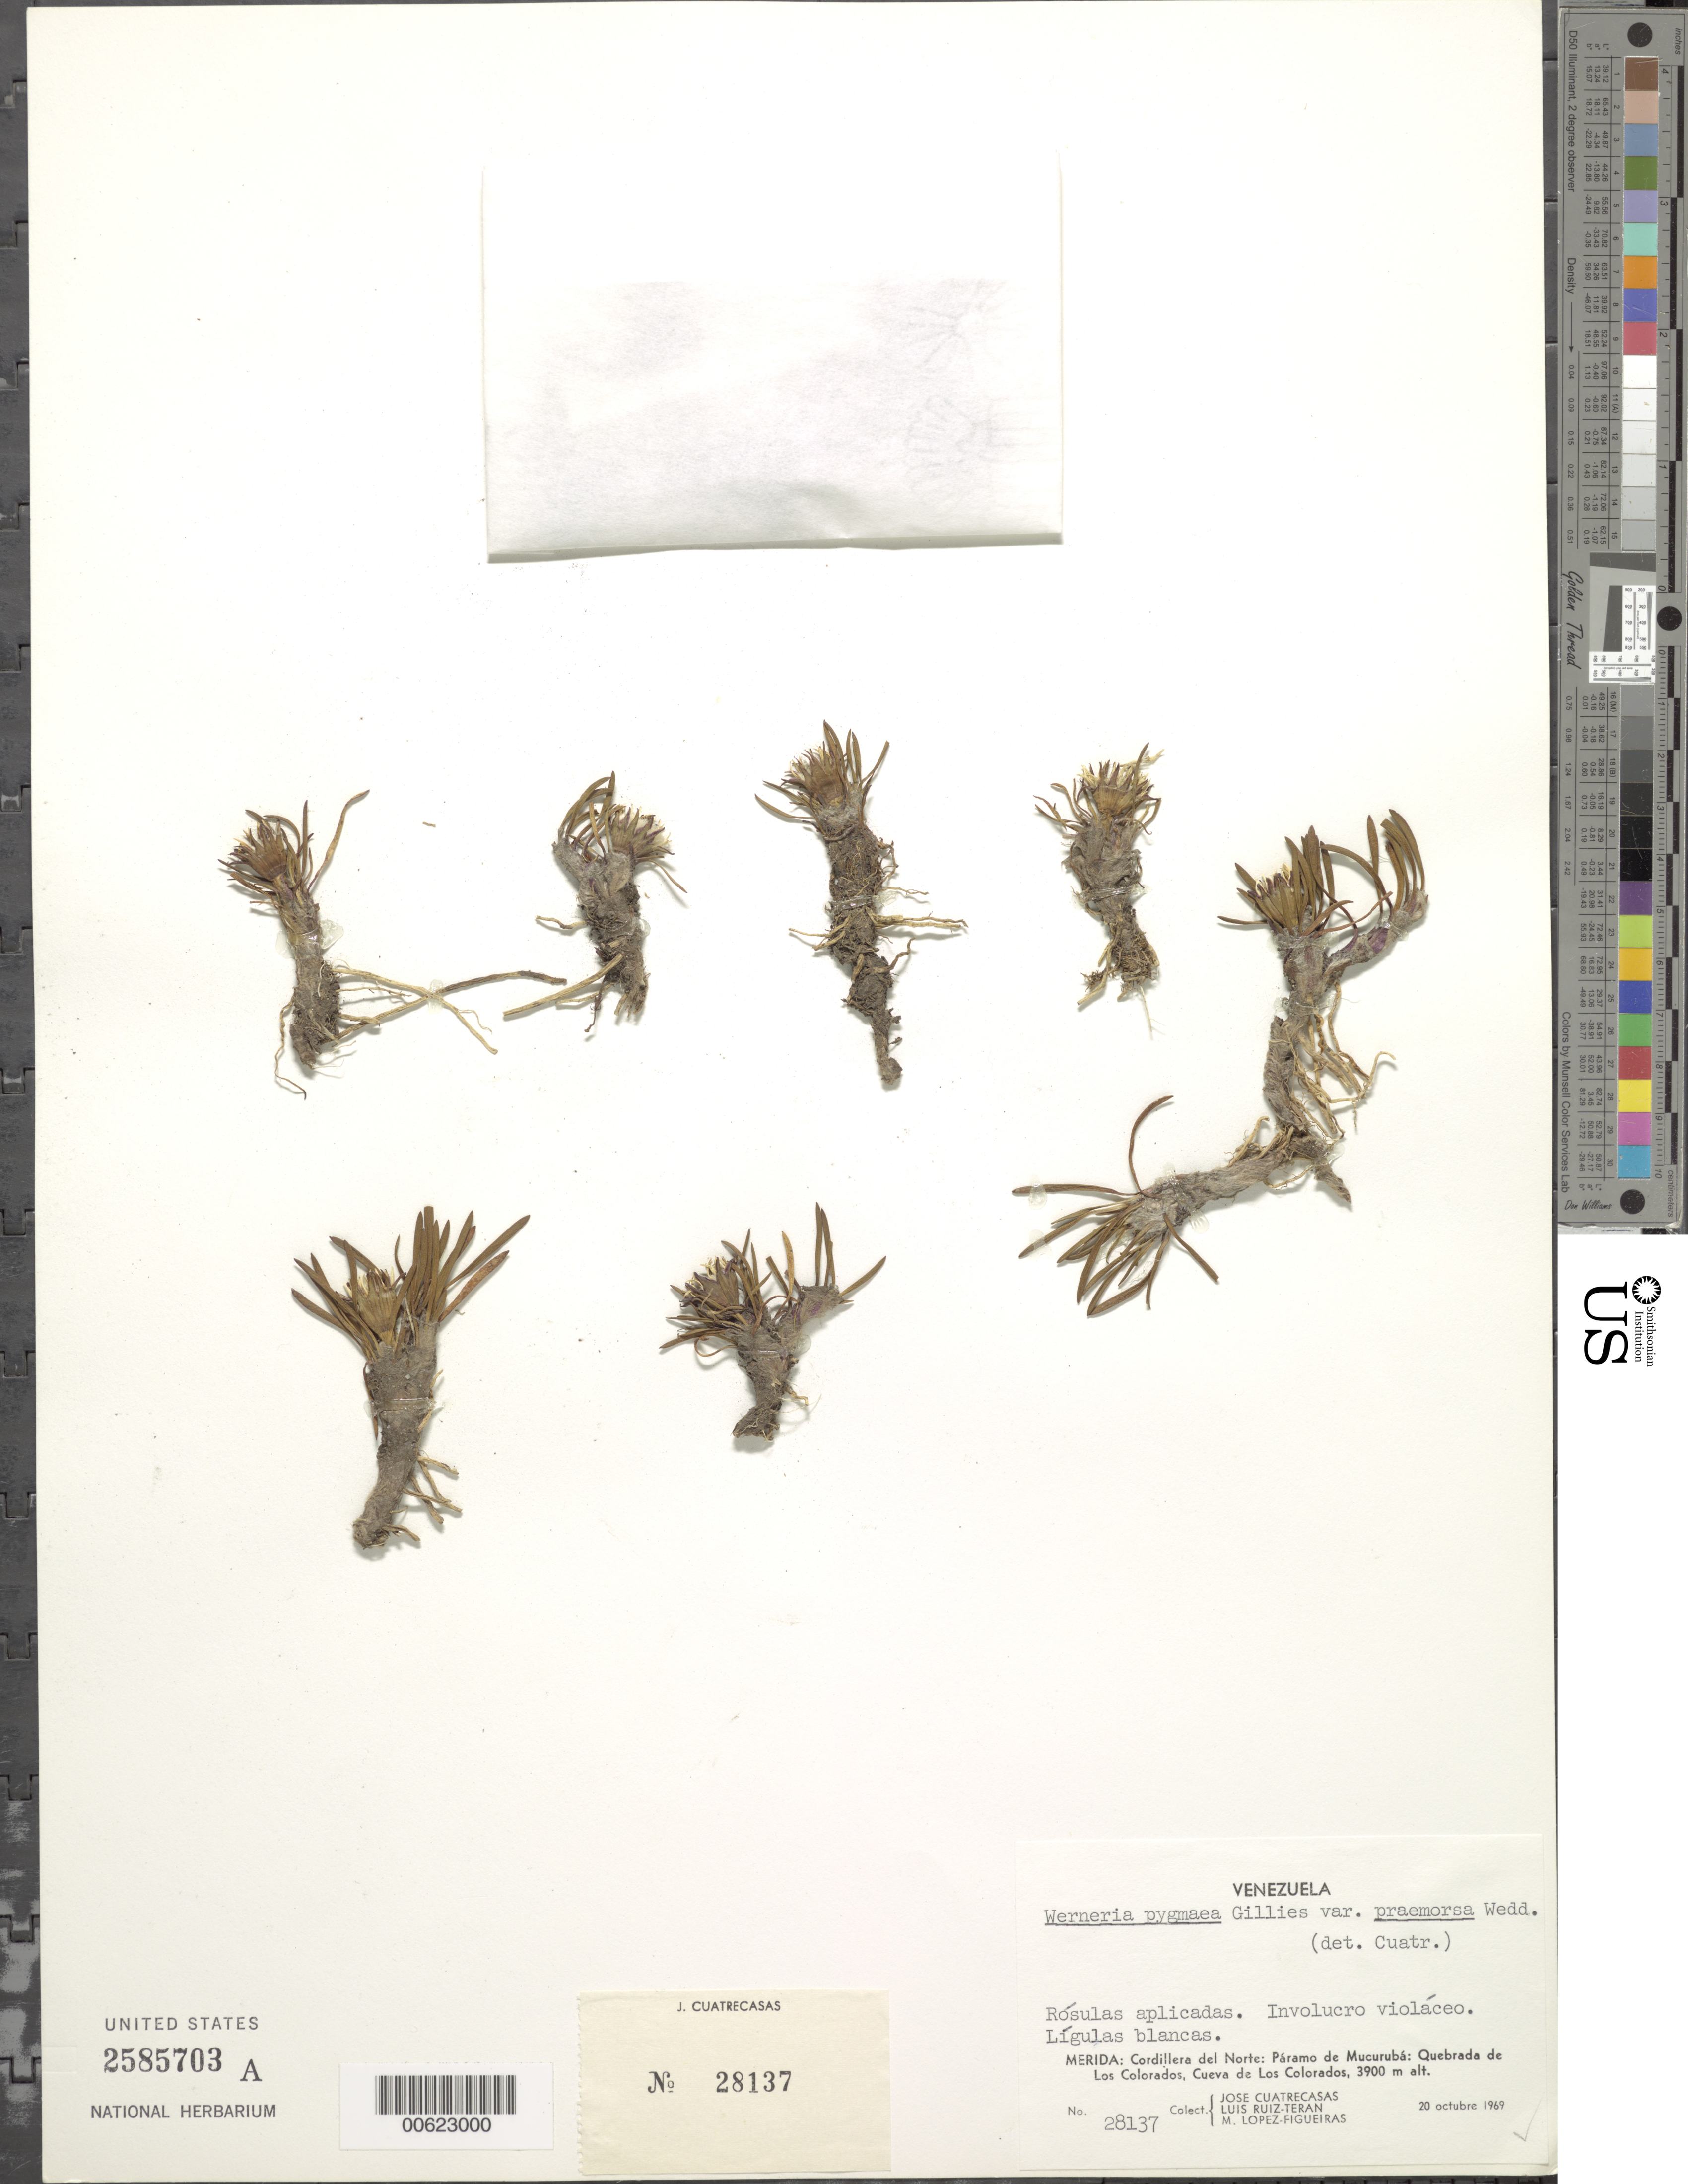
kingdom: Plantae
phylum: Tracheophyta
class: Magnoliopsida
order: Asterales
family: Asteraceae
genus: Werneria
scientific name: Werneria pygmaea complex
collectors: J. Cuatrecasas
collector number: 28137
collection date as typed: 20-Oct-69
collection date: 1969-10-20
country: Venezuela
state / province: Mérida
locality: Cordillera del Norte: Par. de Mucuruba: Quebrada de Los Colorados, Cueva de Los Colorados.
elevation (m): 3900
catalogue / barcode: US 2585703A